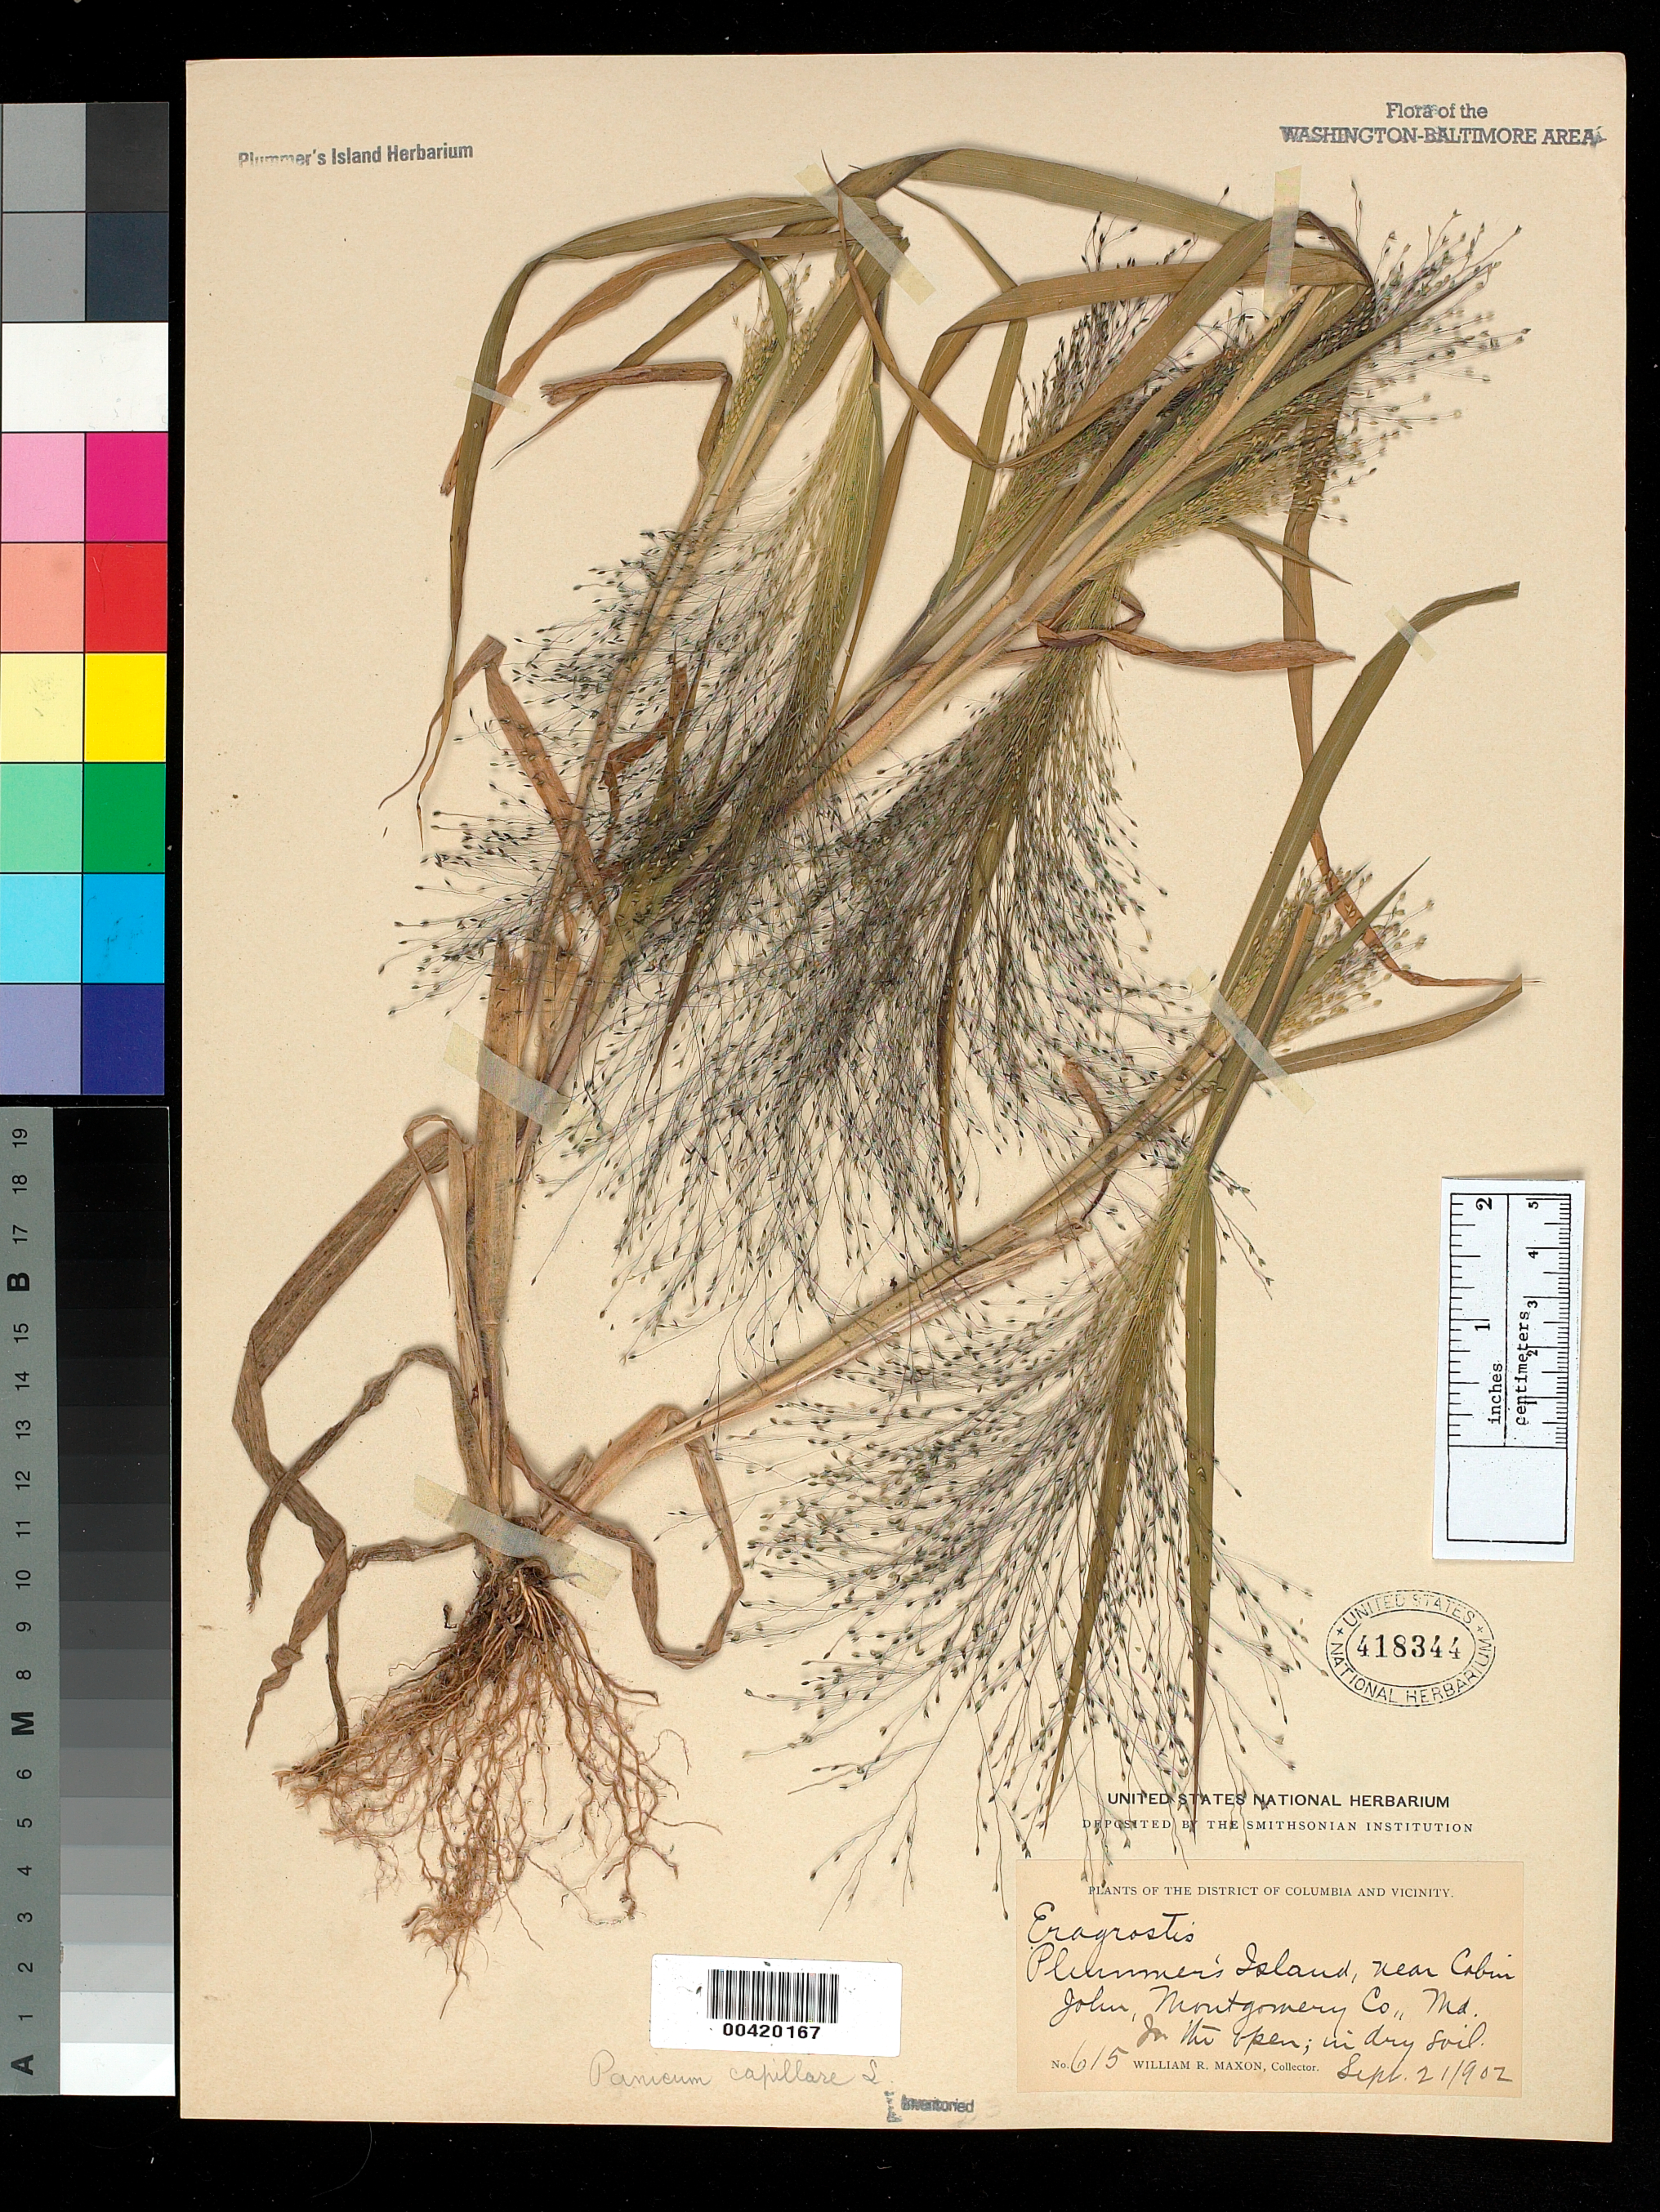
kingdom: Plantae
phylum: Tracheophyta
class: Liliopsida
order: Poales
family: Poaceae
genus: Panicum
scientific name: Panicum capillare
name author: L.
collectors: W. R. Maxon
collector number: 615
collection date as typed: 12 Sep 1902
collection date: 1902-09-12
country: United States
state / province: Maryland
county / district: Montgomery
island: Plummers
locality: Plummer's Island C. & O. Canal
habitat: In the open, in dry soil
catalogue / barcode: US 418344